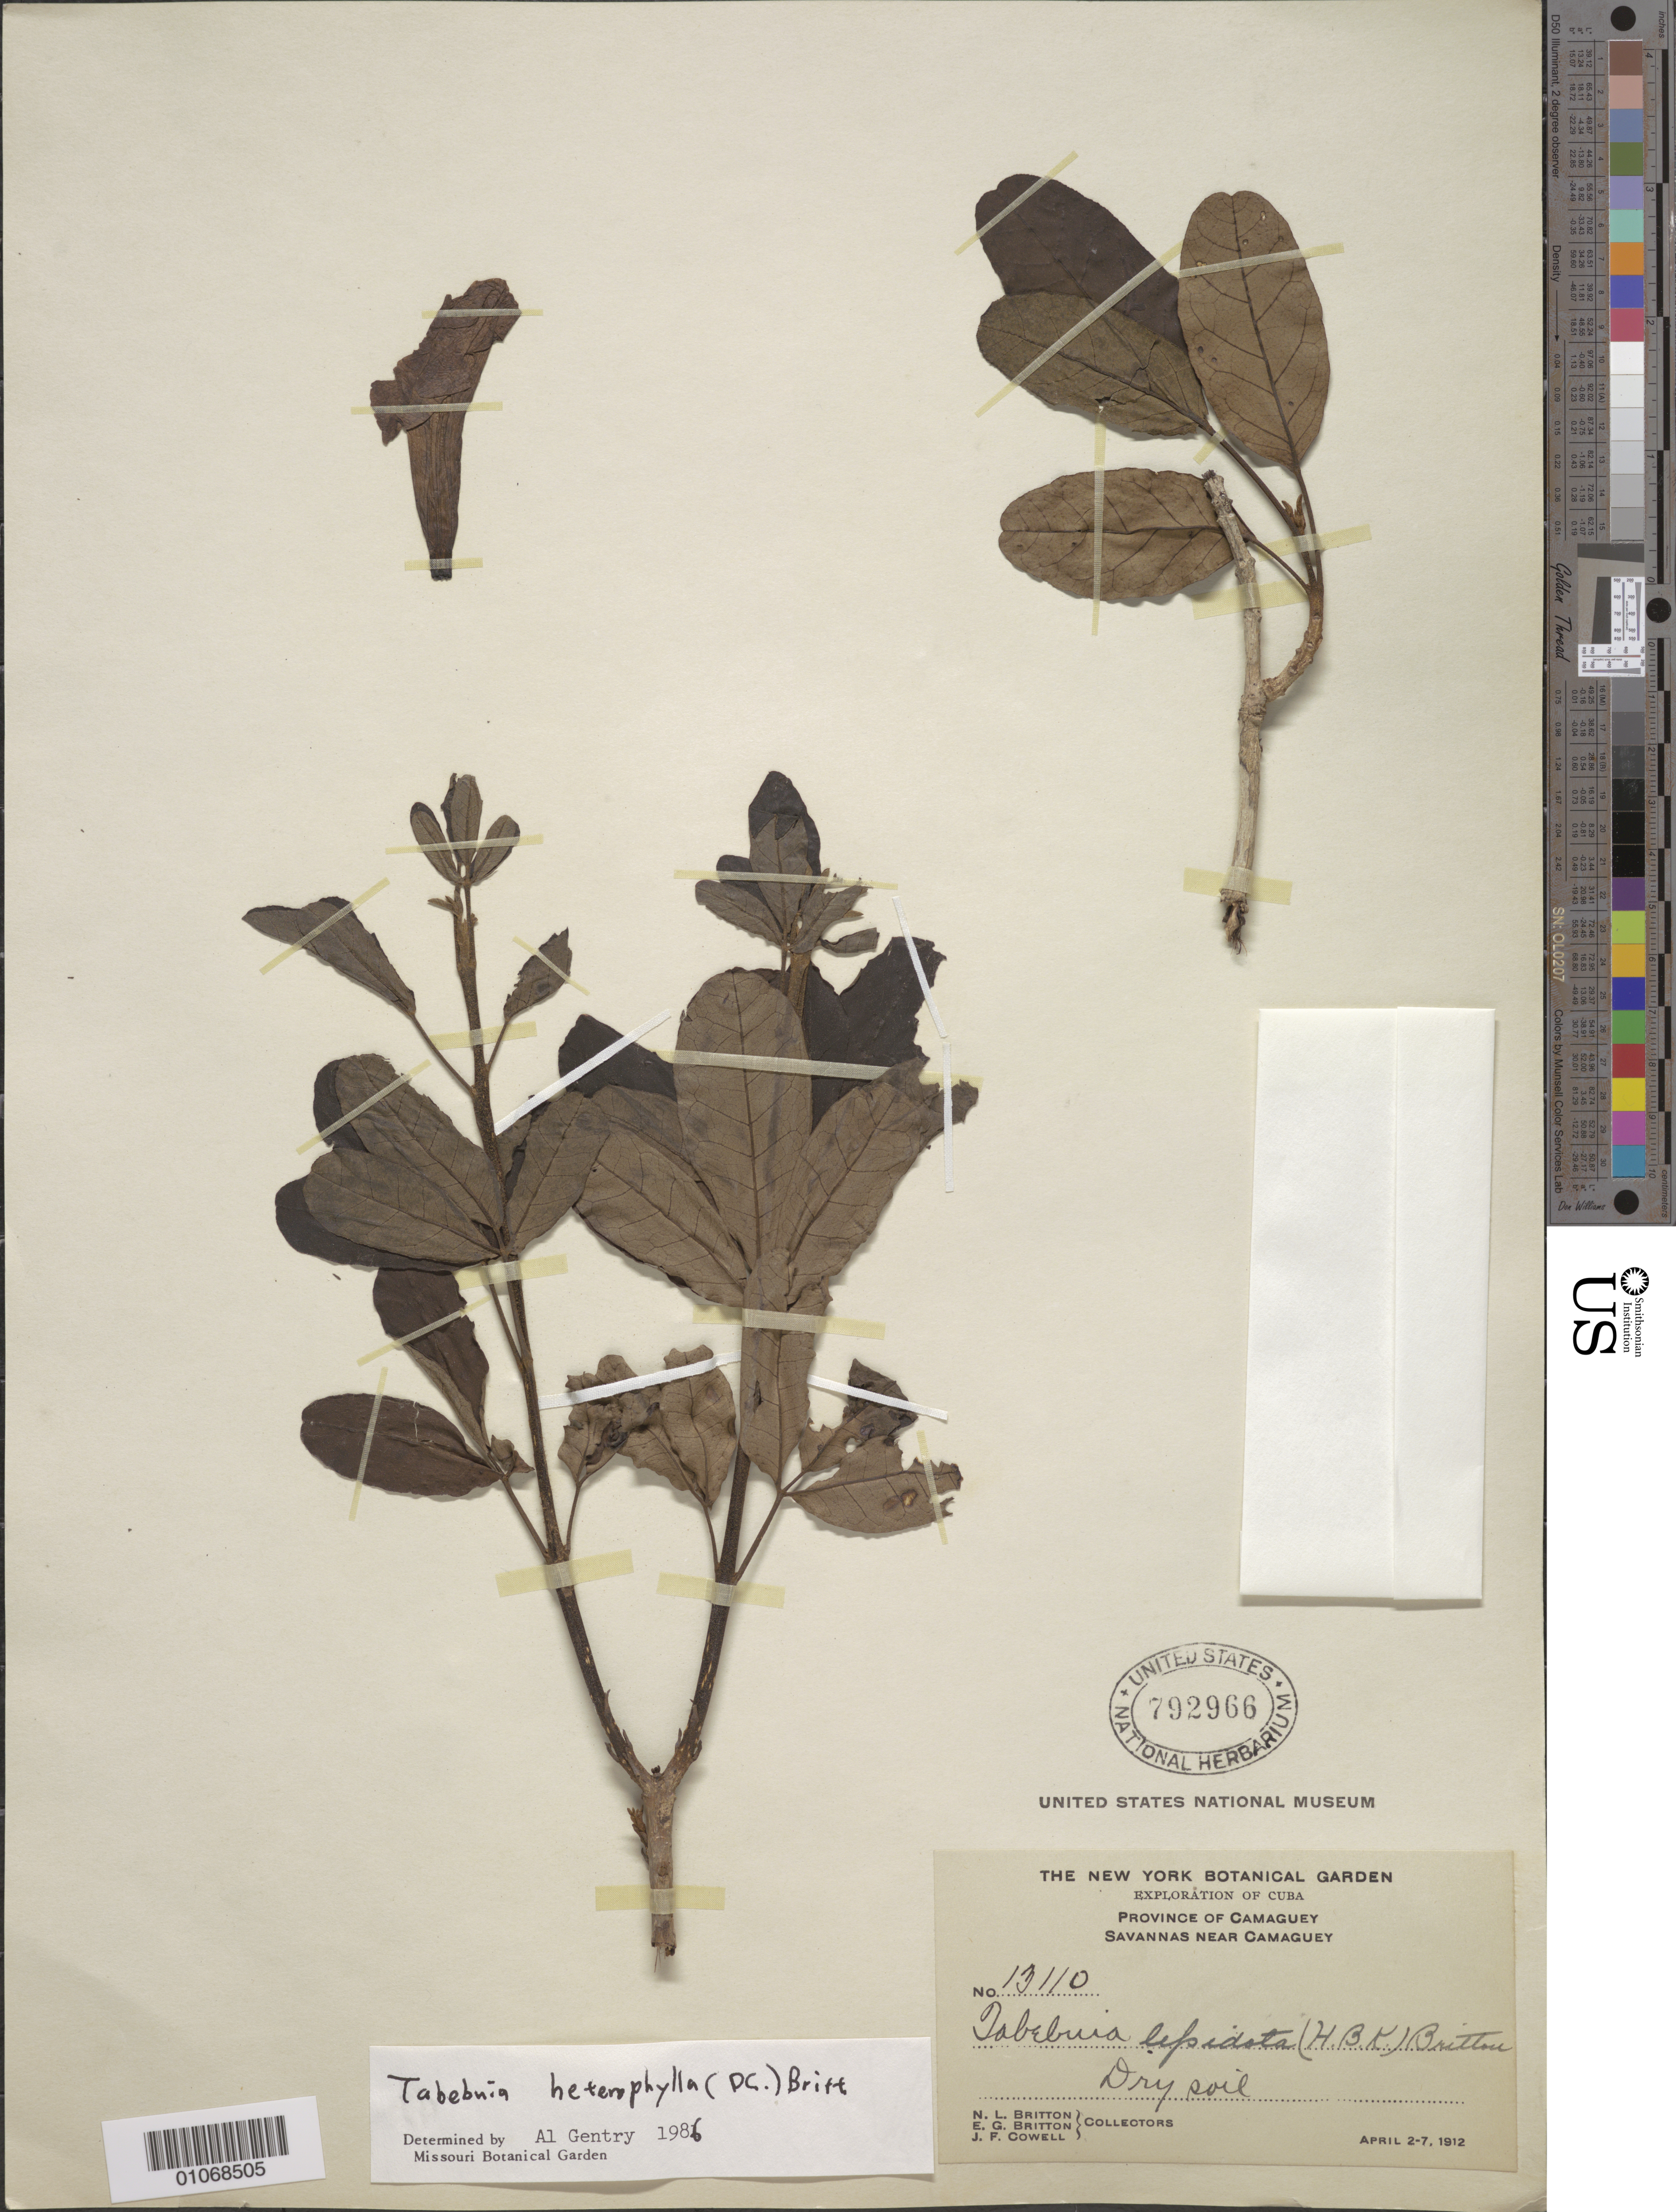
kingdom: Plantae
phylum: Tracheophyta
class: Magnoliopsida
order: Lamiales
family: Bignoniaceae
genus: Tabebuia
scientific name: Tabebuia heterophylla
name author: (DC.) Britton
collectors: N. Britton, E. G. Britton & J. F. Cowell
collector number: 13110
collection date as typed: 02 Apr 1912 to 07 Apr 1912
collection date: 1912-04-02/1912-04-07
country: Cuba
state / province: Camagüey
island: Cuba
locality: Dry soil, savannas near Camaguey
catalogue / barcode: US 792966